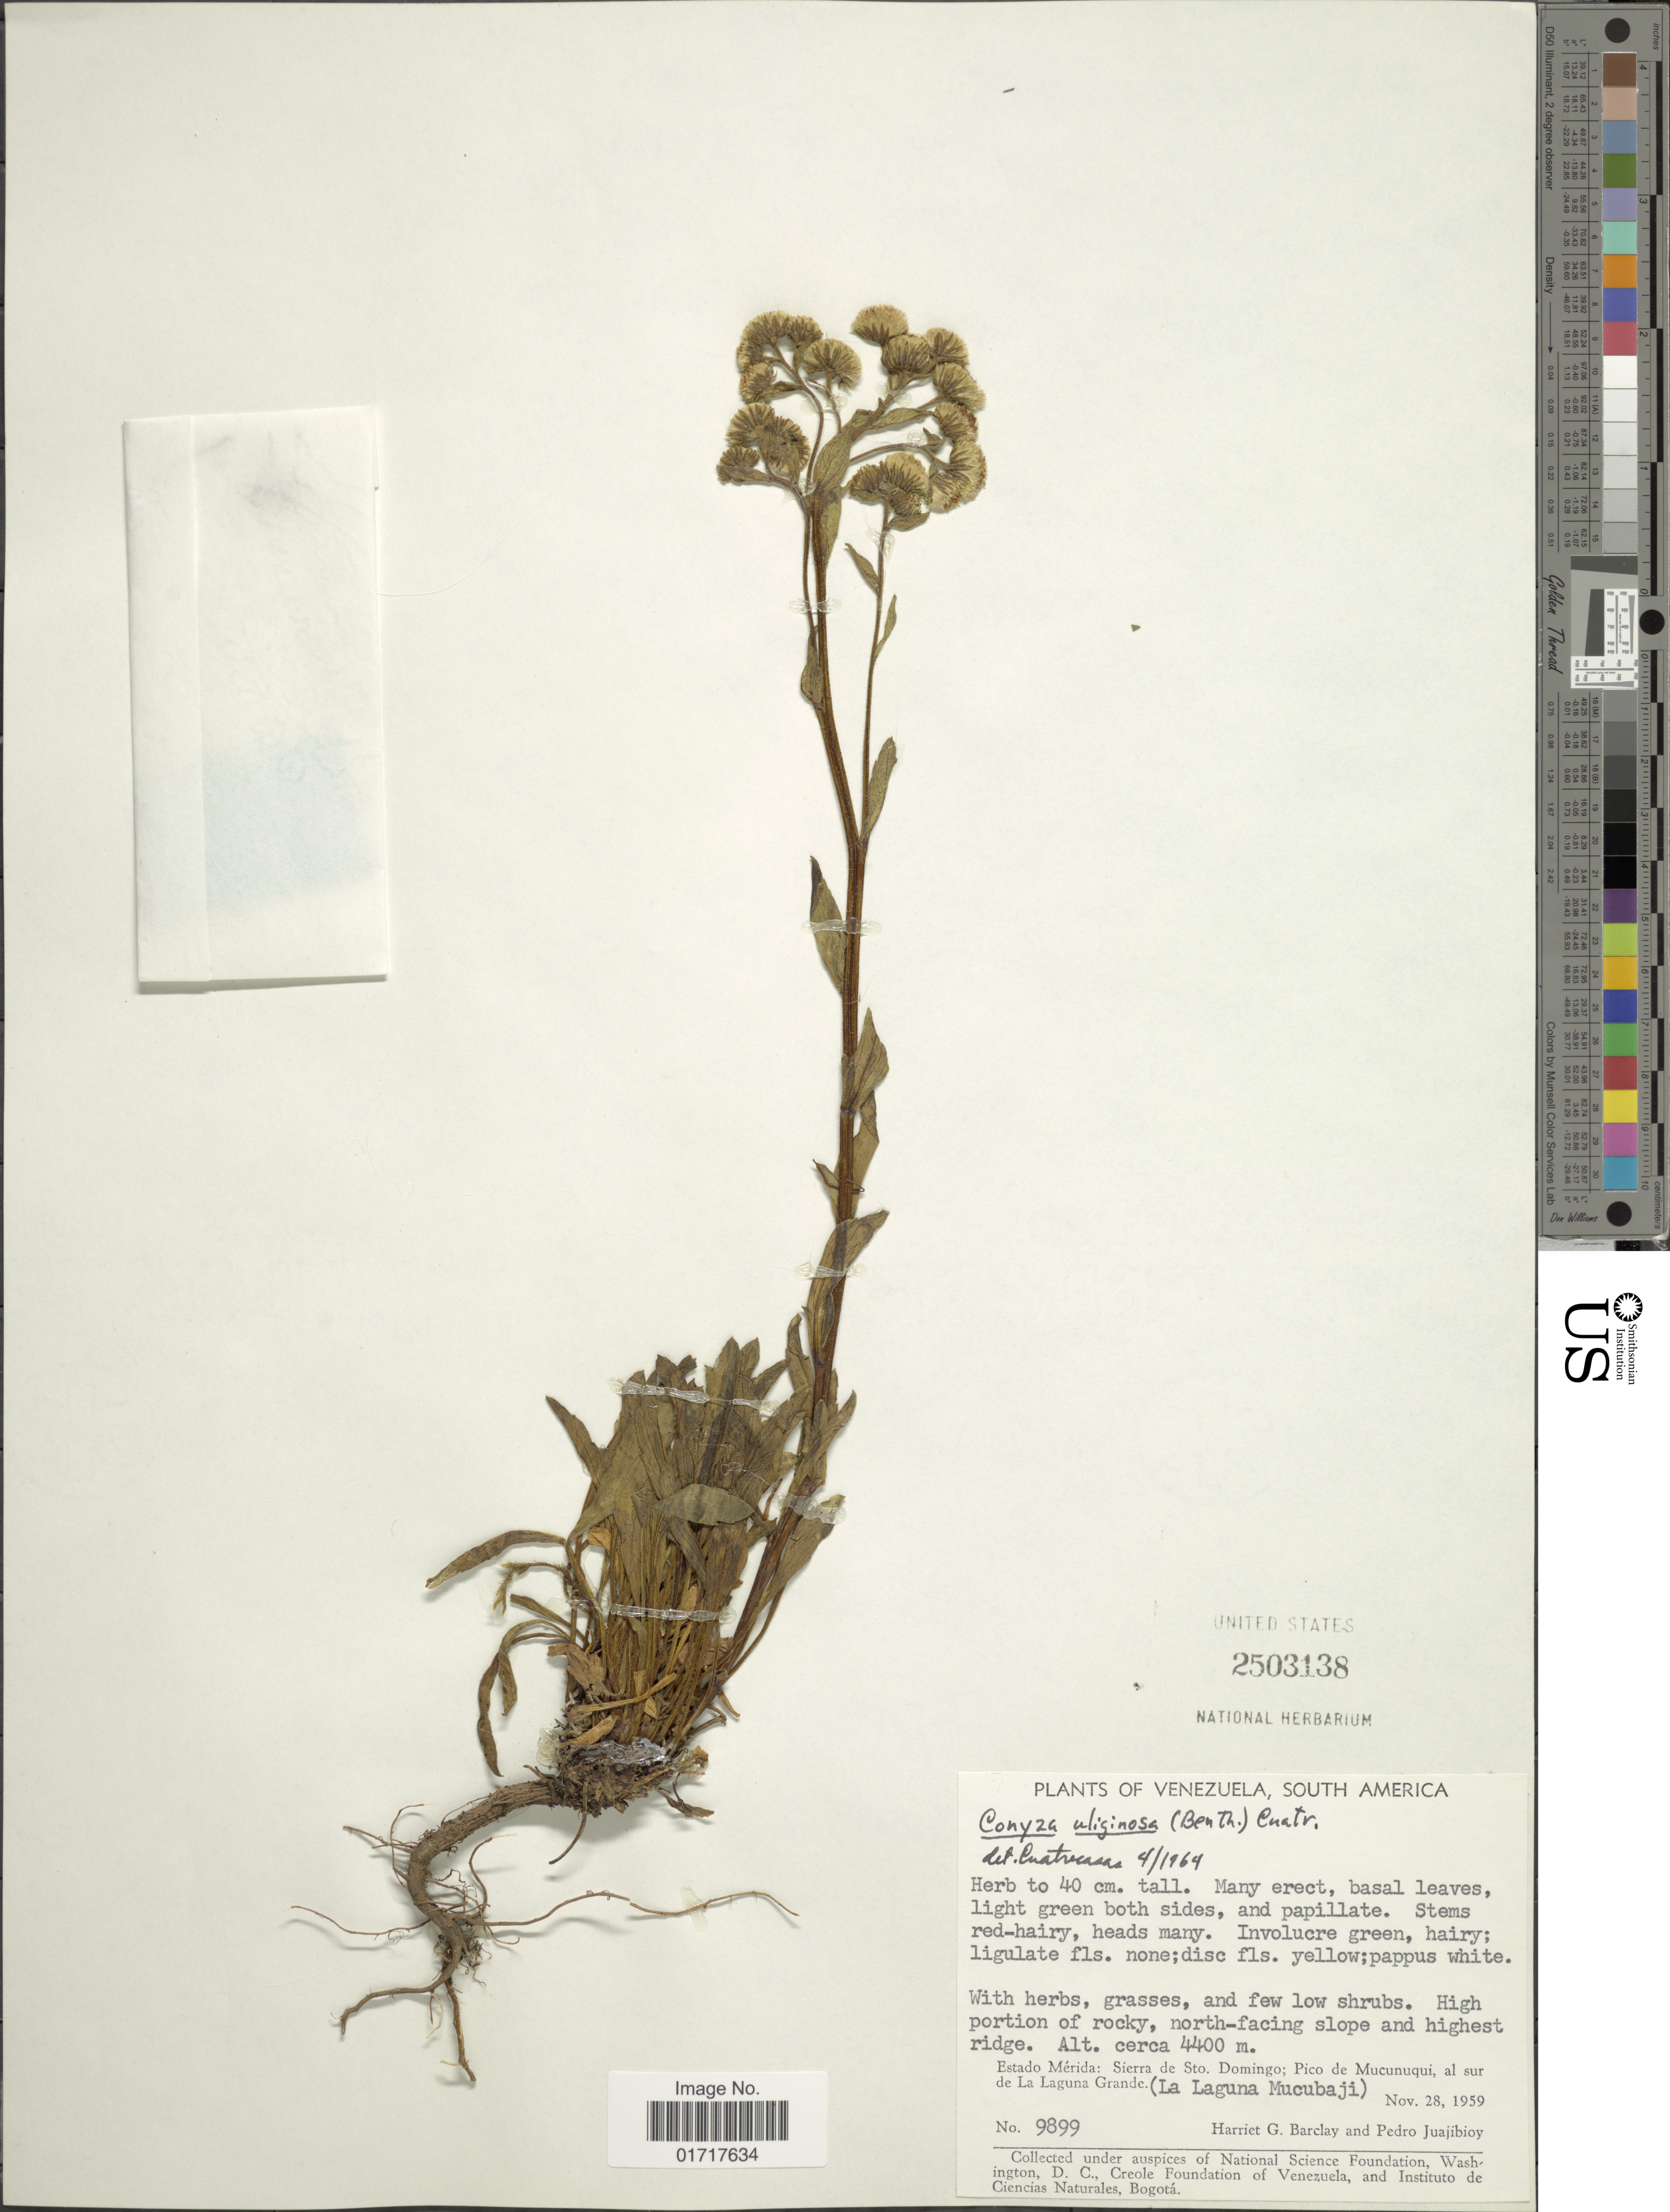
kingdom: Plantae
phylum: Tracheophyta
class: Magnoliopsida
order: Asterales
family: Asteraceae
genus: Conyza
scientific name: Conyza uliginosa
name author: (Benth.) Cuatrec.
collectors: H. G. Barclay & P. Juaijibioy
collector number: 9899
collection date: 1959-11-28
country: Venezuela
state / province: Mérida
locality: North facing slope and highest ridge. Estado Merida: Sierra de Sto. Domingo; Pico de Mucunuqui, al sur de La Laguna Grande (La Laguna Mucubaji).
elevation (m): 4400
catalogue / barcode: US 2503138